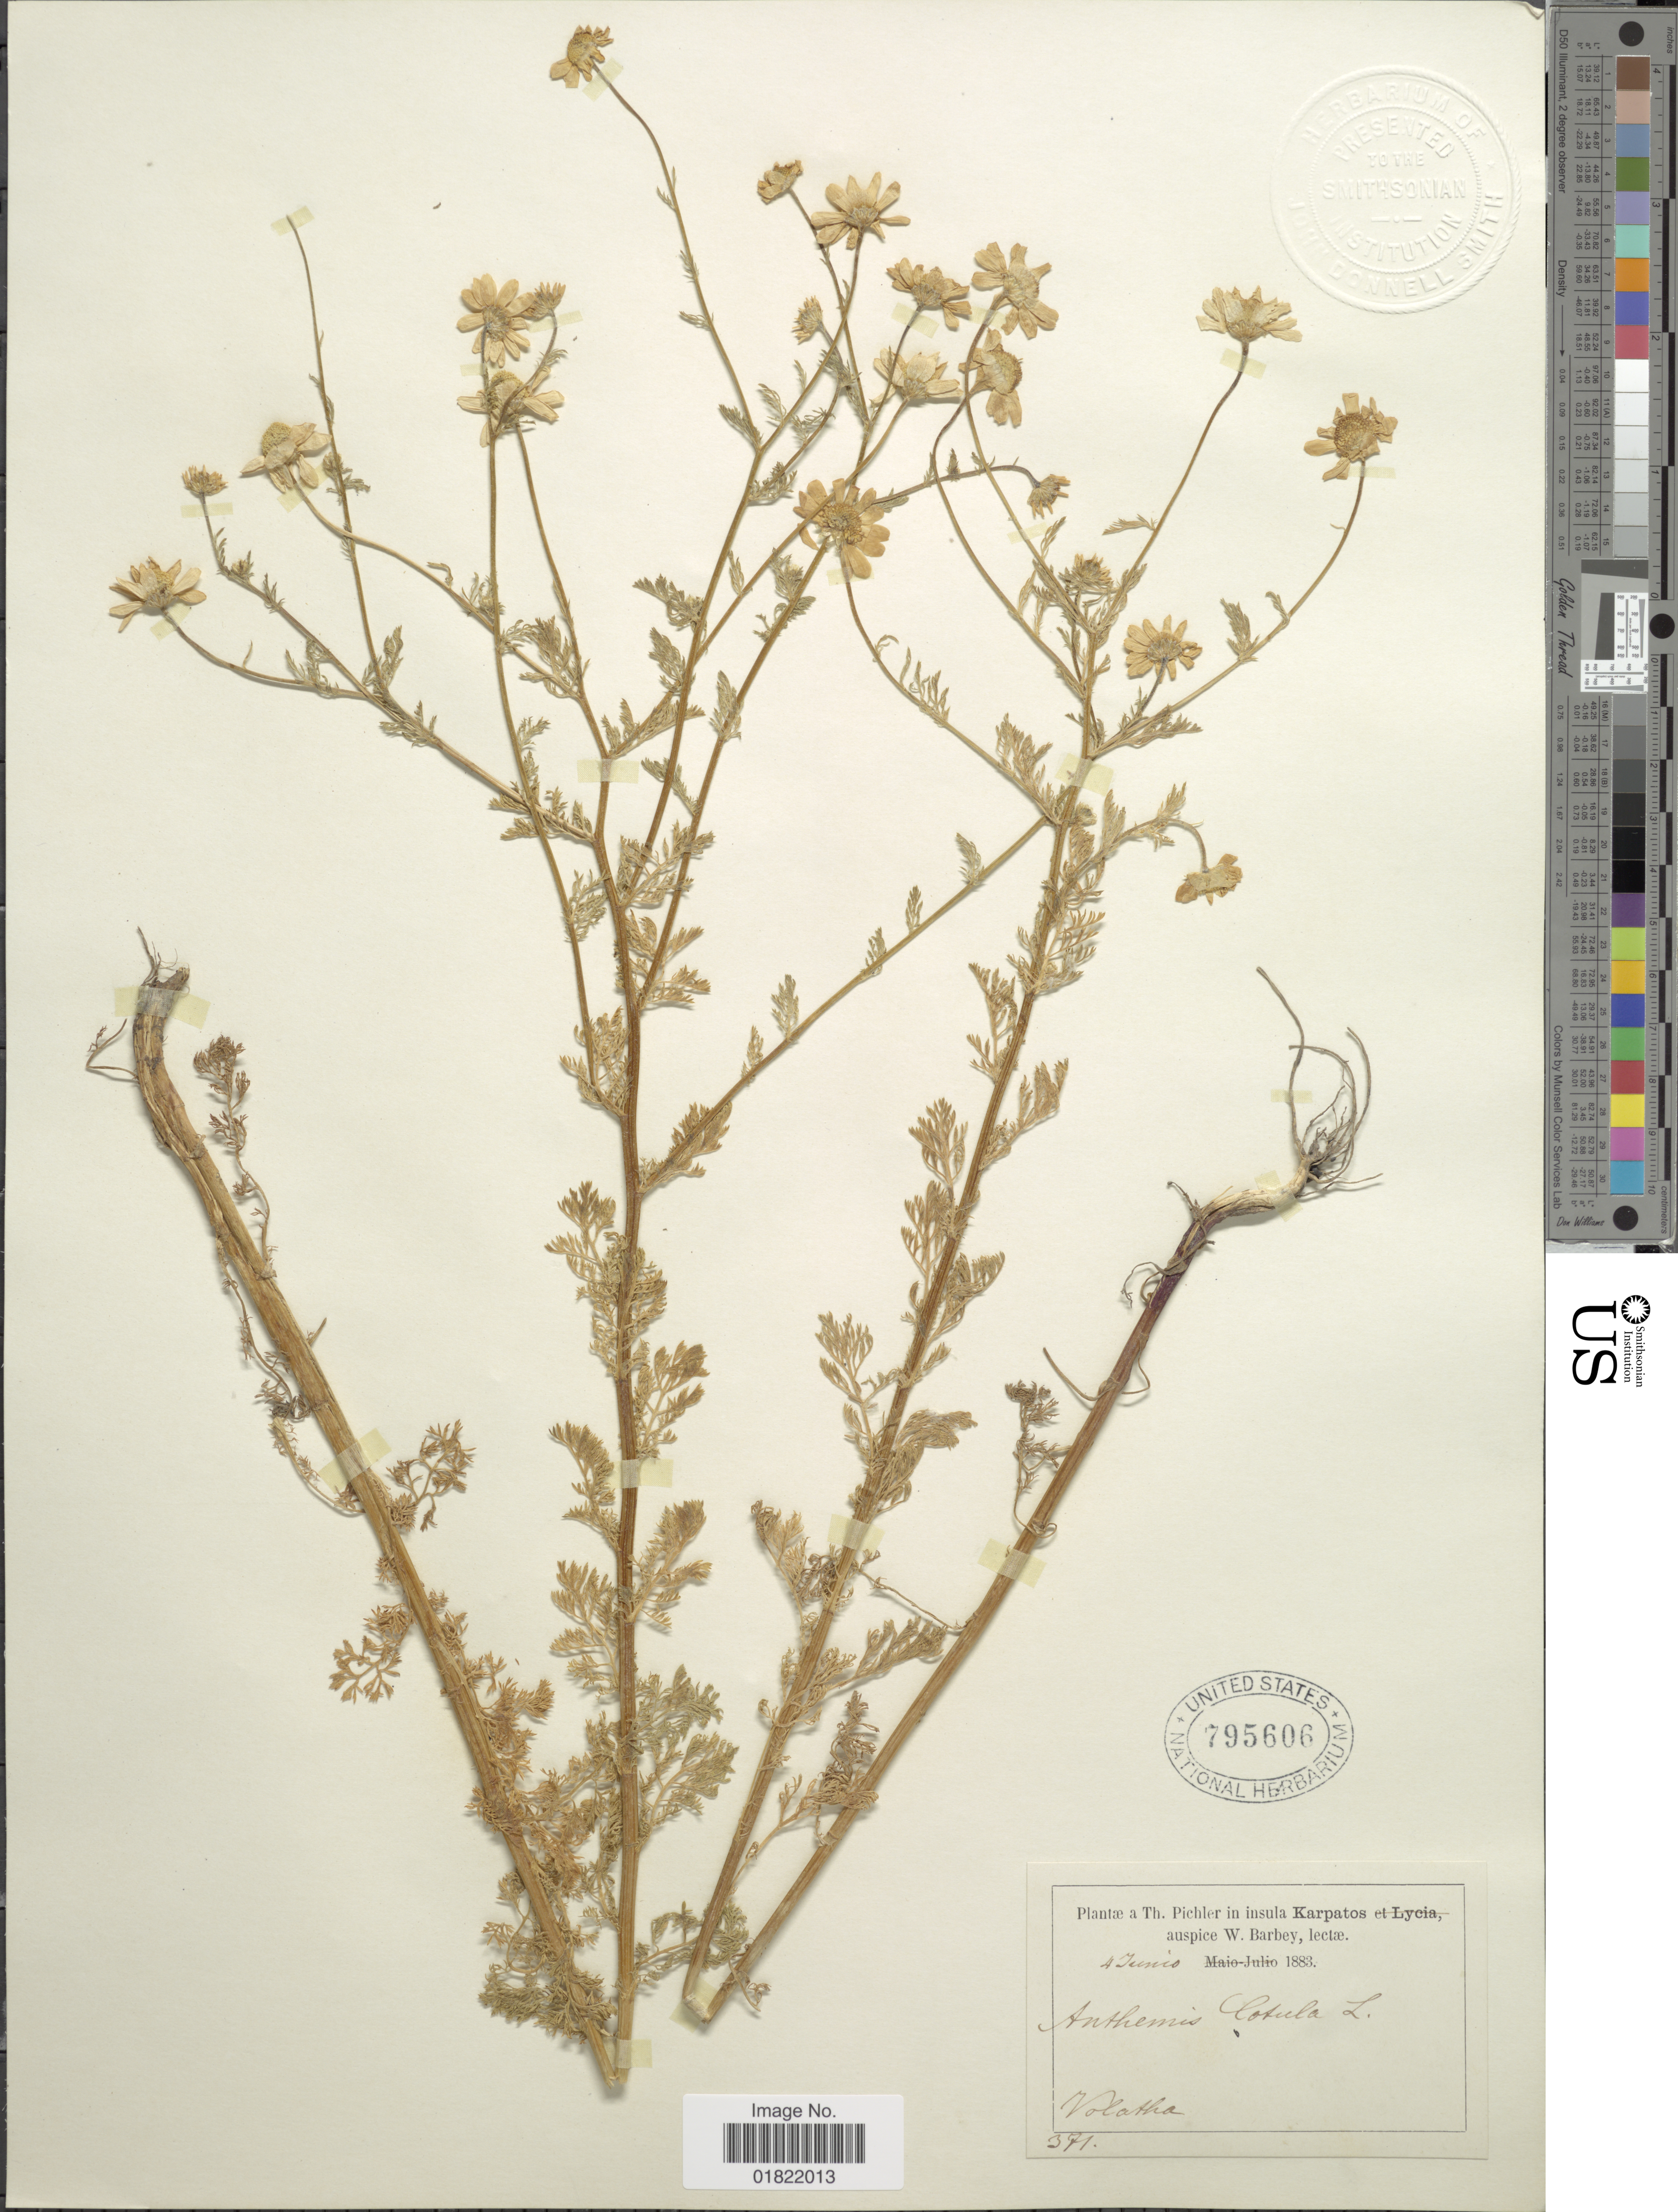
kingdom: Plantae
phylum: Tracheophyta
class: Magnoliopsida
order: Asterales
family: Asteraceae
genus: Anthemis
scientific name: Anthemis cotula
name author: L.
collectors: T. Pichler & W. Barbey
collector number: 371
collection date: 1883-06-04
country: Greece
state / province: South Aegean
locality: Karpatos, auspice W. Barbey [unsure placement] Volatha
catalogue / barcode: US 795606